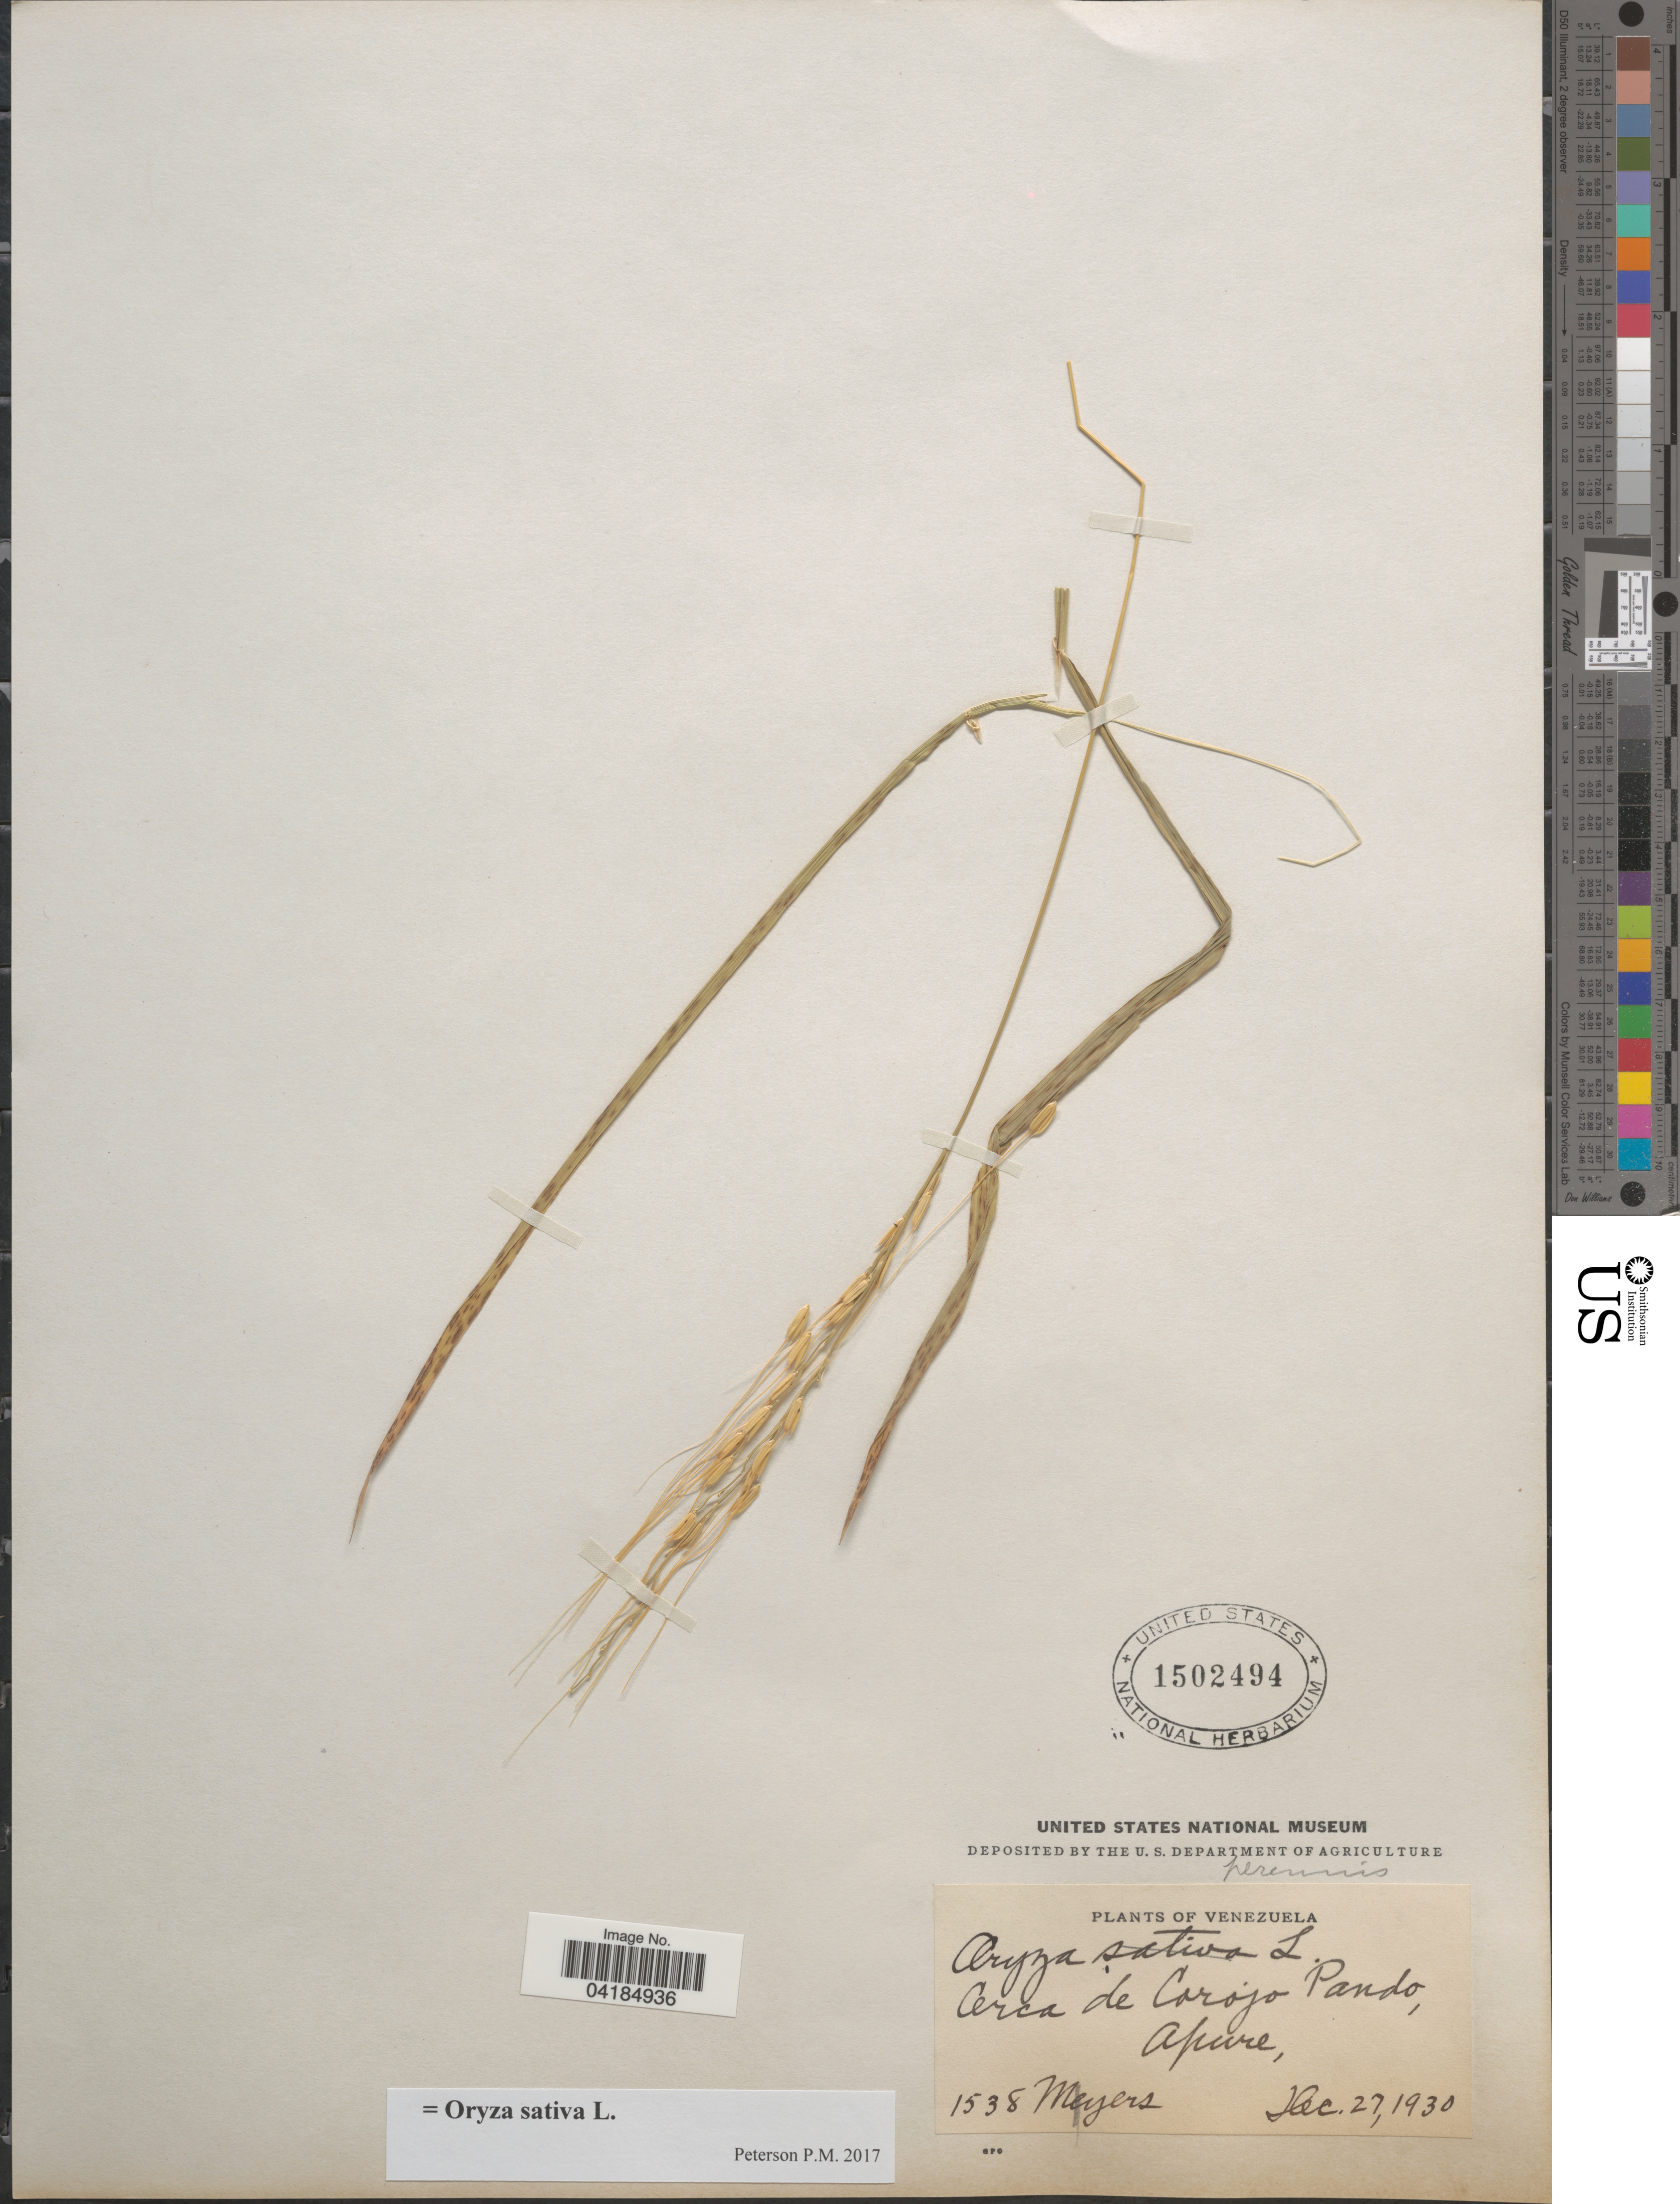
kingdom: Plantae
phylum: Tracheophyta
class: Liliopsida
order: Poales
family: Poaceae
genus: Oryza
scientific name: Oryza sativa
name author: L.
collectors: Meyers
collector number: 1538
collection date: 1930-12-27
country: Venezuela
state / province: Apure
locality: Cerca de Corojo Pando.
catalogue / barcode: US 1502494